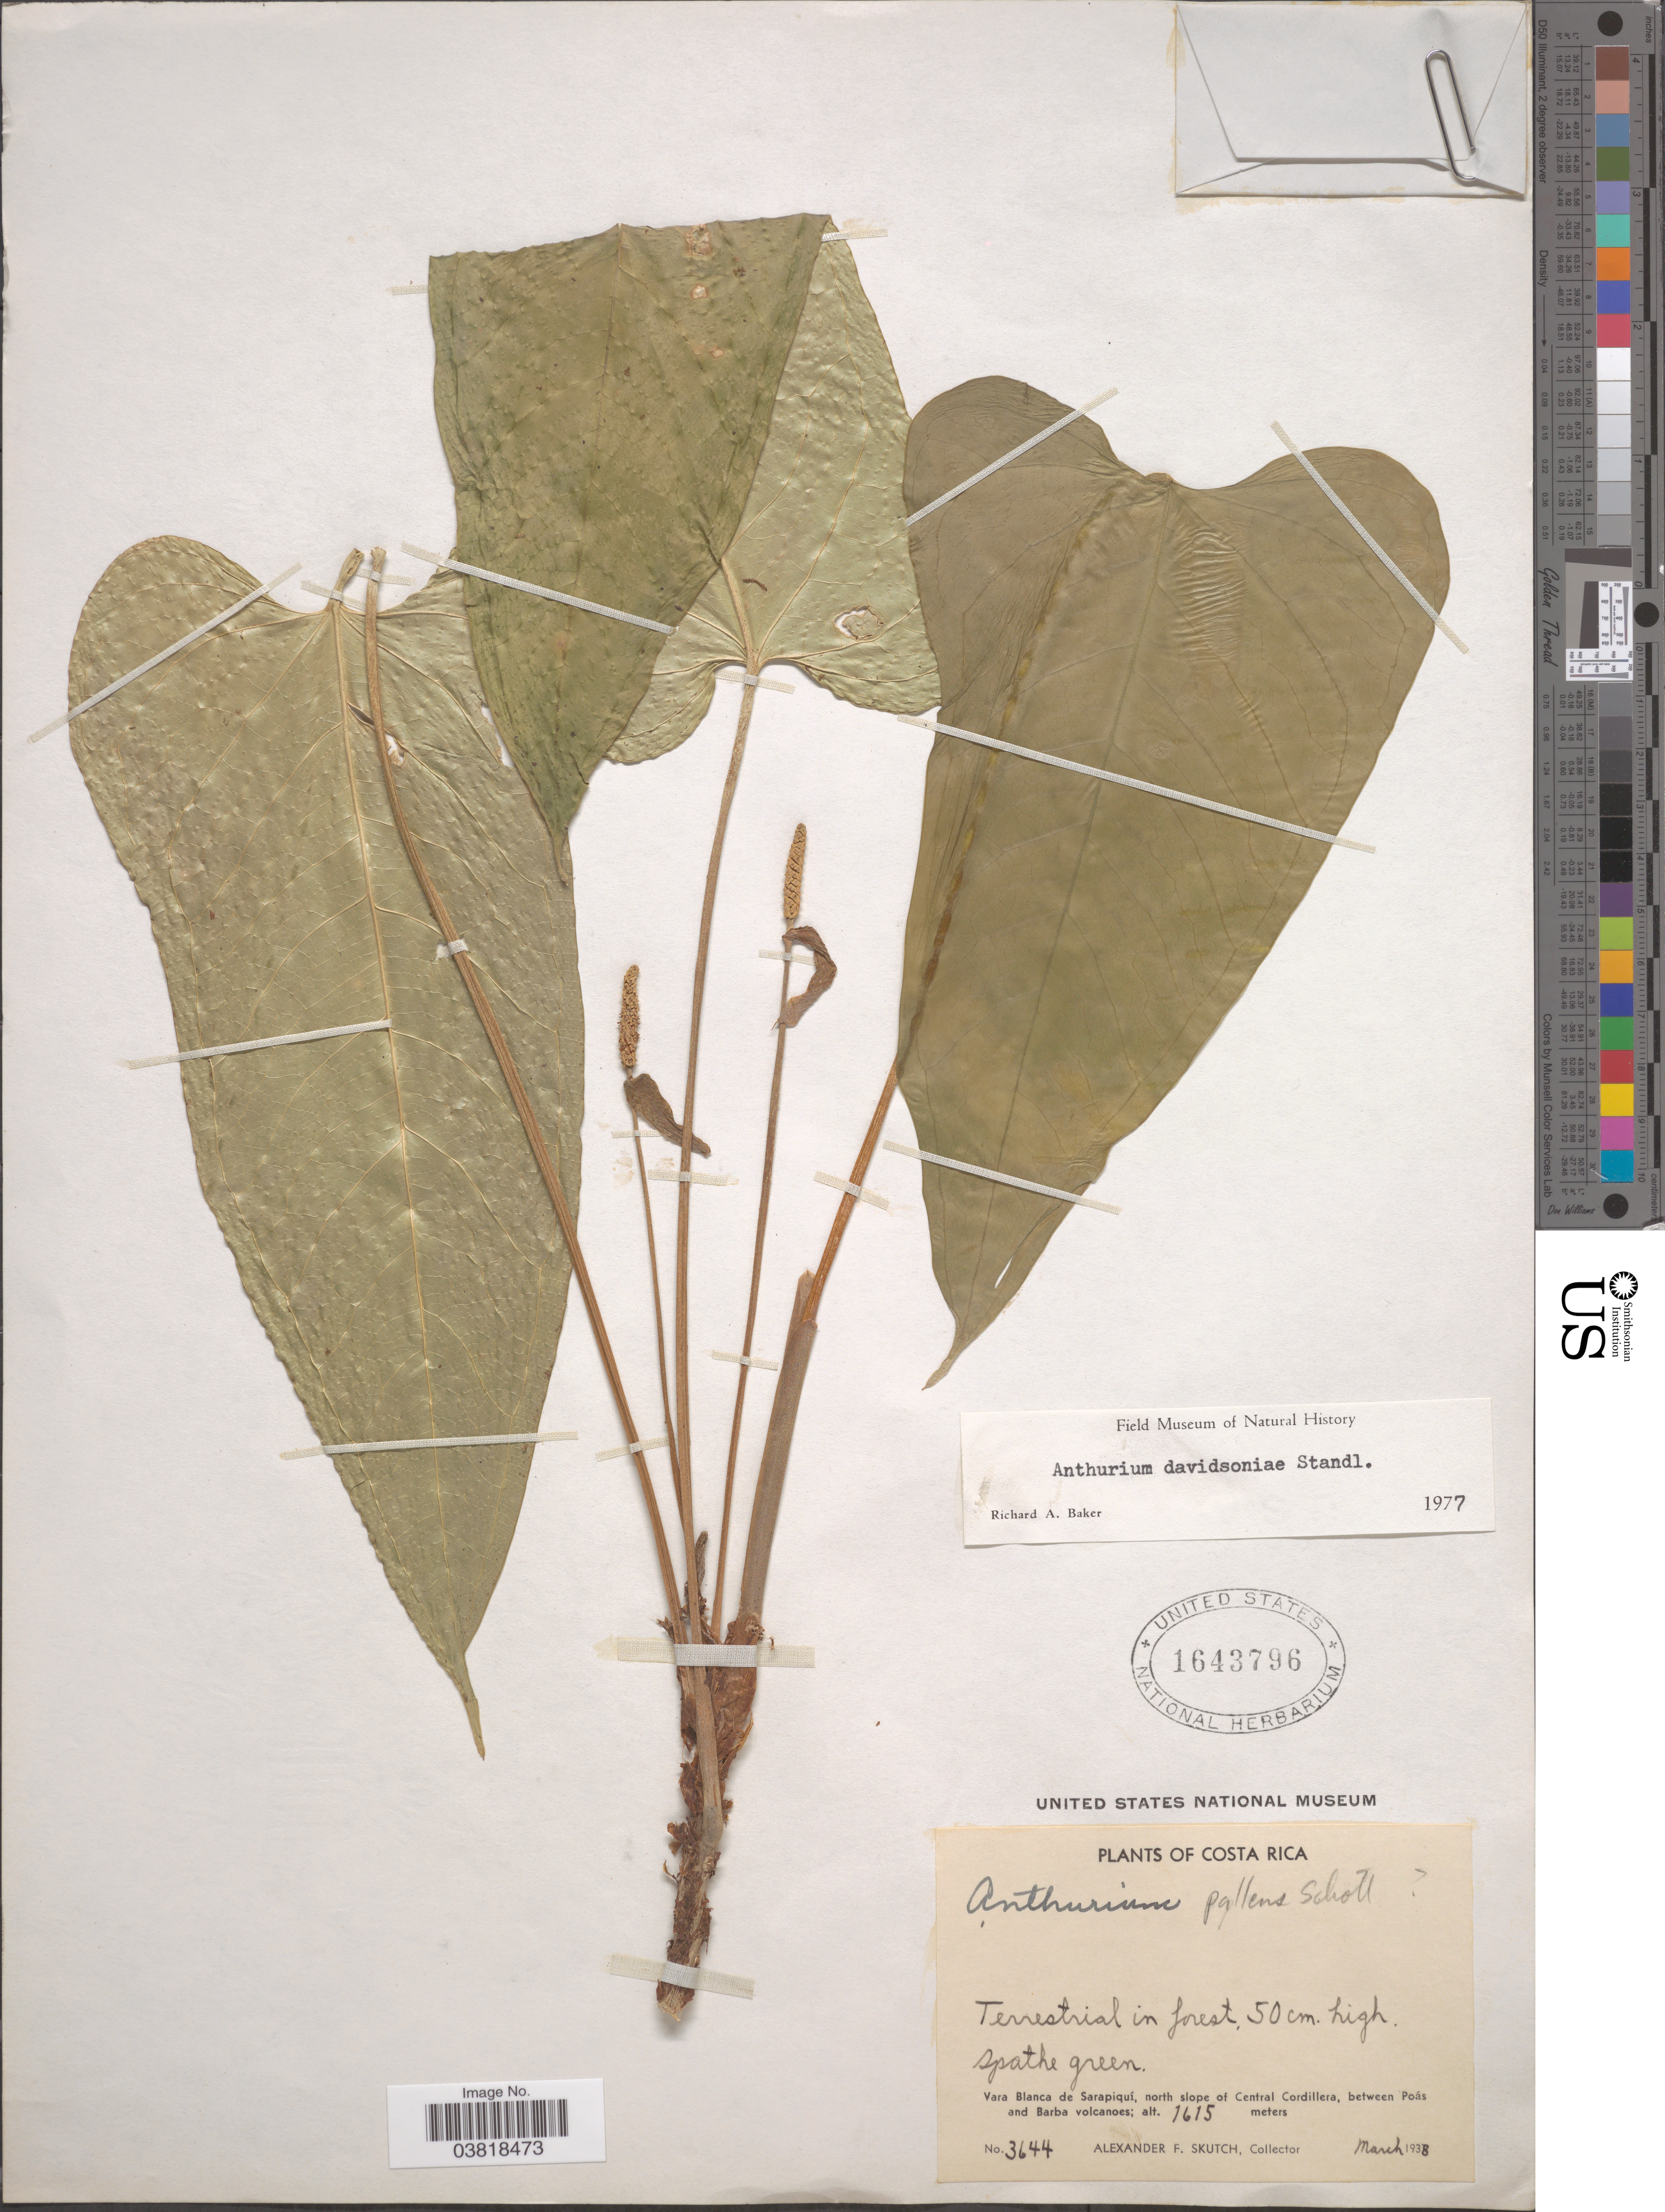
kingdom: Plantae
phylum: Tracheophyta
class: Liliopsida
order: Alismatales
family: Araceae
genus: Anthurium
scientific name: Anthurium davidsoniae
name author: Standl.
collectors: A. F. Skutch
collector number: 3644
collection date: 1938-03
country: Costa Rica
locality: Vara Blanca de Sarapiquí, north slope of Central Cordillera, between Poás and Barba volcanoes.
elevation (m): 1615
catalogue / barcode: US 1643796